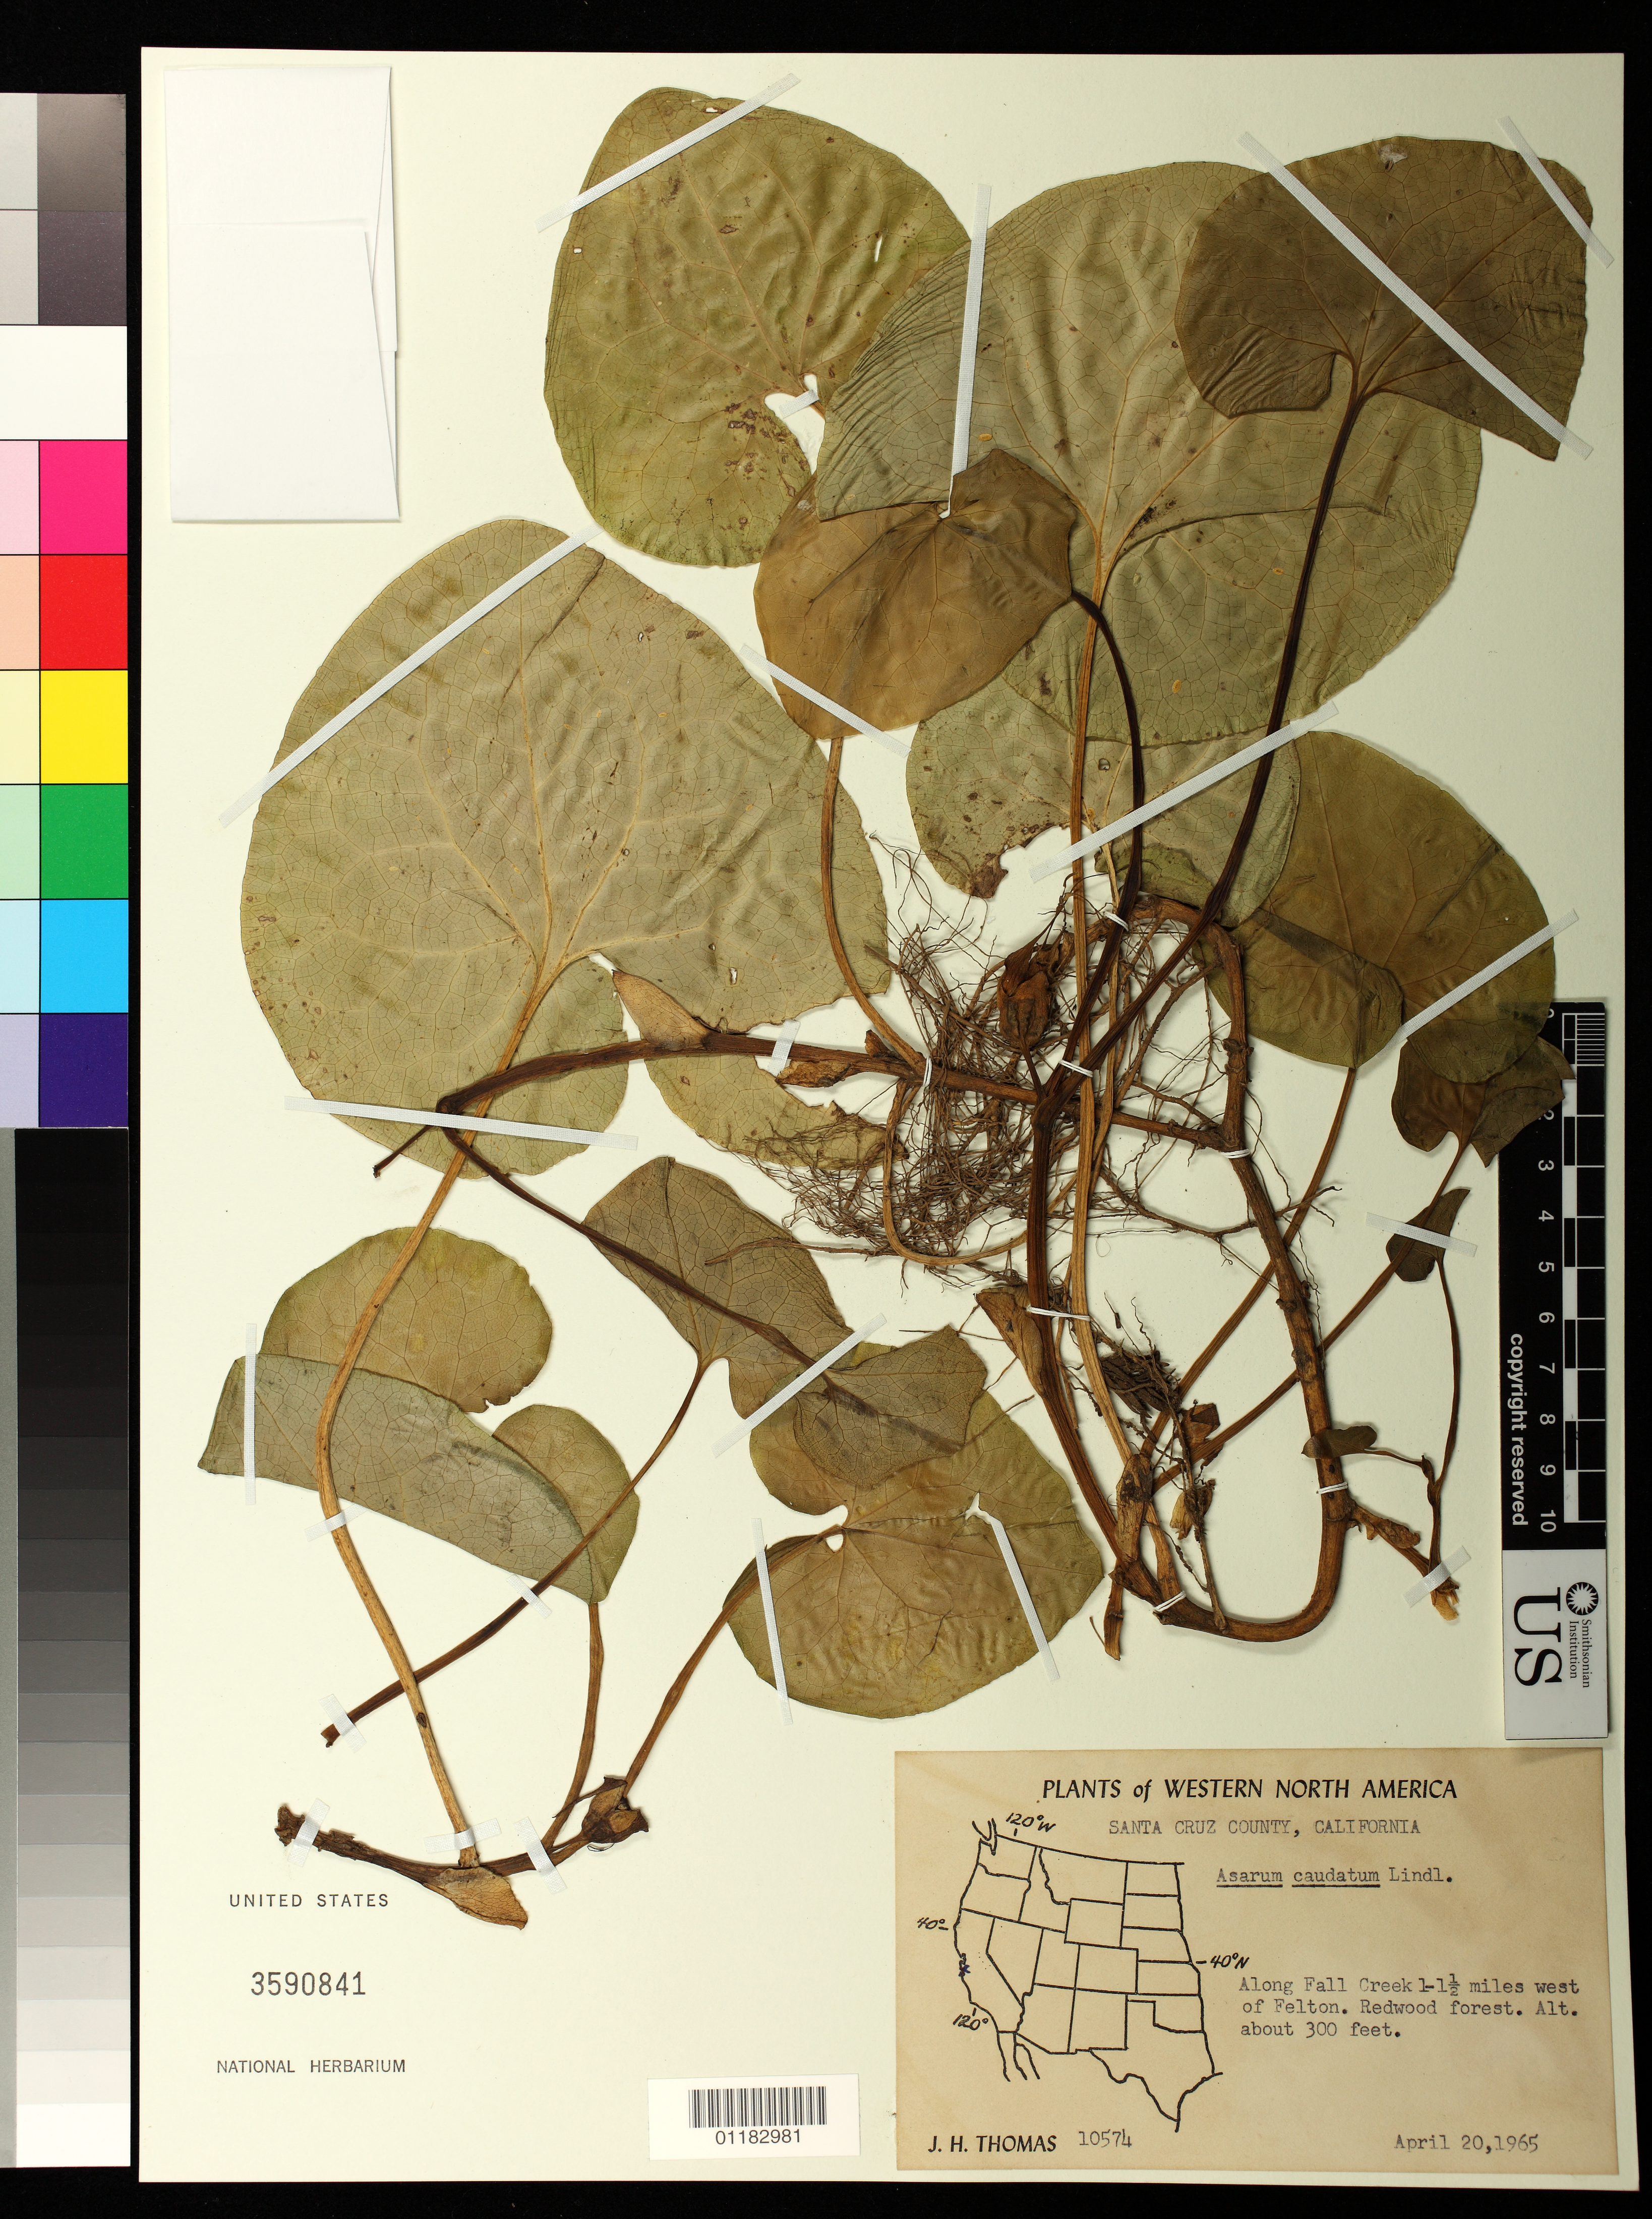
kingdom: Plantae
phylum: Tracheophyta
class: Magnoliopsida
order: Piperales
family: Aristolochiaceae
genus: Asarum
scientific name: Asarum caudatum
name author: Lindl.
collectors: J. H. Thomas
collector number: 10574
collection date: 1965-04-20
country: United States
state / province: California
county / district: Santa Cruz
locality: Along Fall Creek, 1-1.5 miles west of Felton, Santa Cruz County.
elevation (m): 300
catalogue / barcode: US 3590841